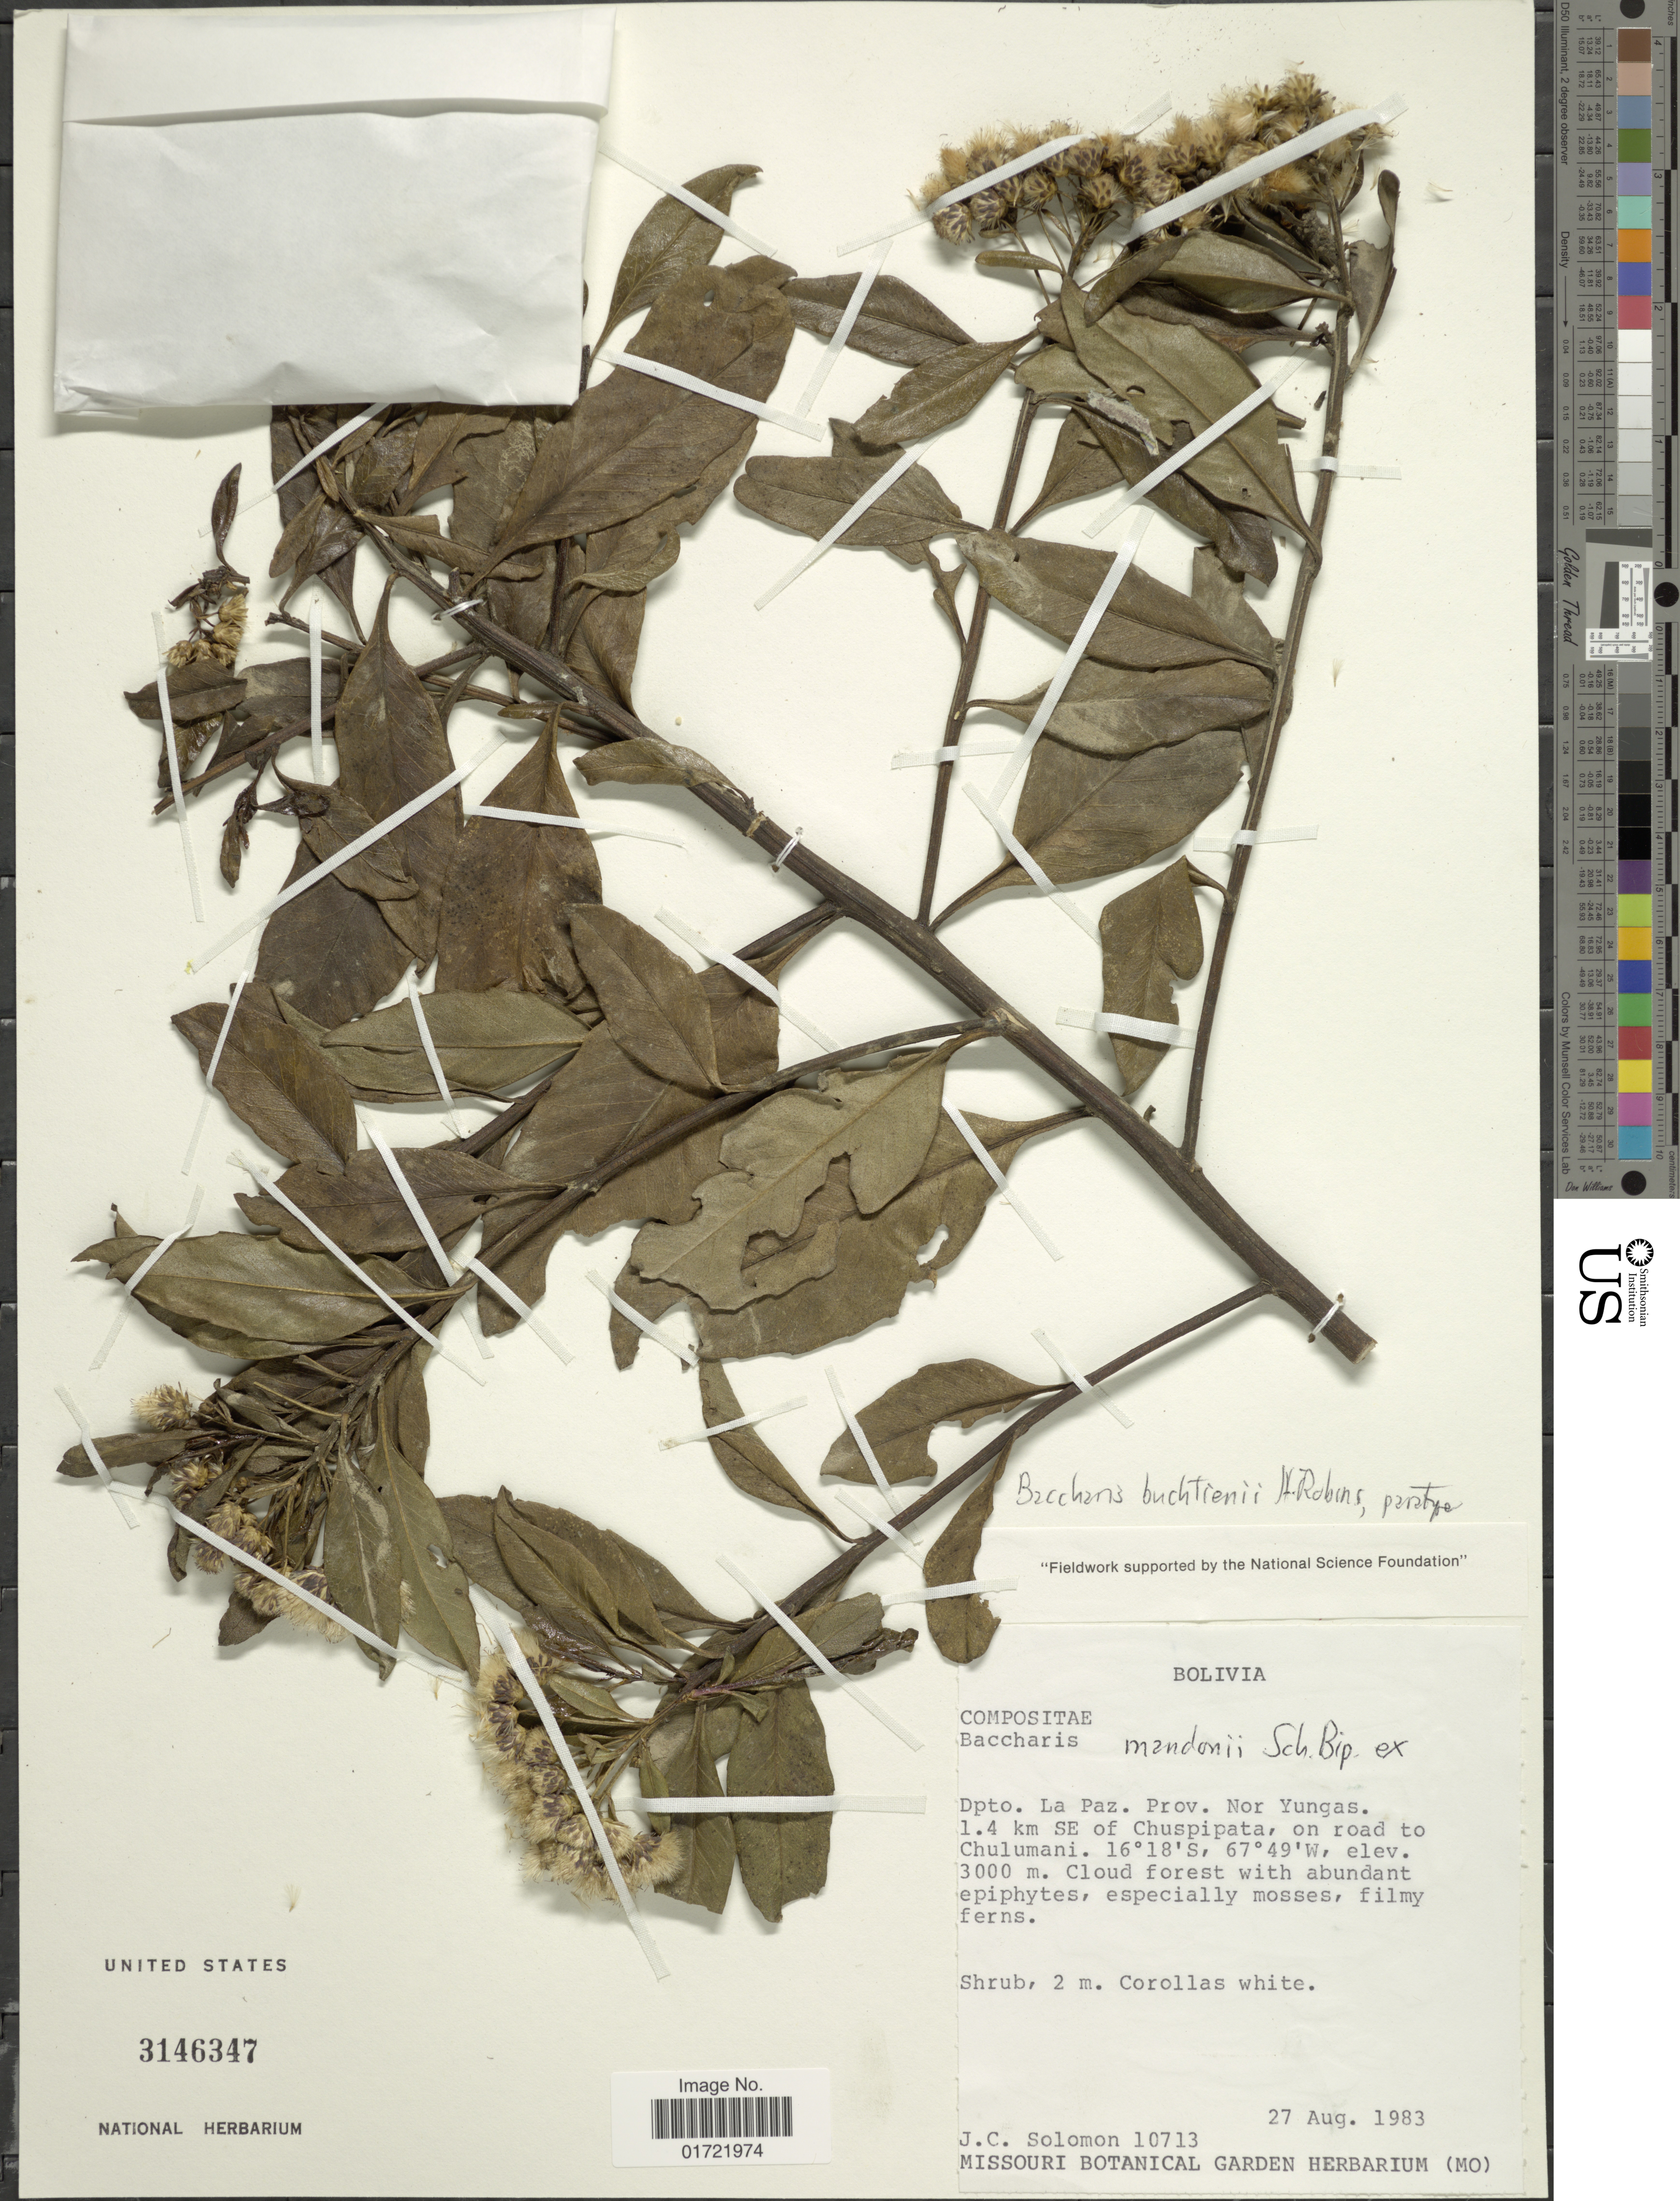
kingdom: Plantae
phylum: Tracheophyta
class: Magnoliopsida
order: Asterales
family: Asteraceae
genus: Baccharis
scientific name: Baccharis buchtienii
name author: H. Rob.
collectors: J. C. Solomon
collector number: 10713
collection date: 1983-08-27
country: Bolivia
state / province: La Paz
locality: Prov. Nor Yungas. 1.4 km SE of Churspipata, on road to Chulumani.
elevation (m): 3000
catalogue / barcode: US 3146347